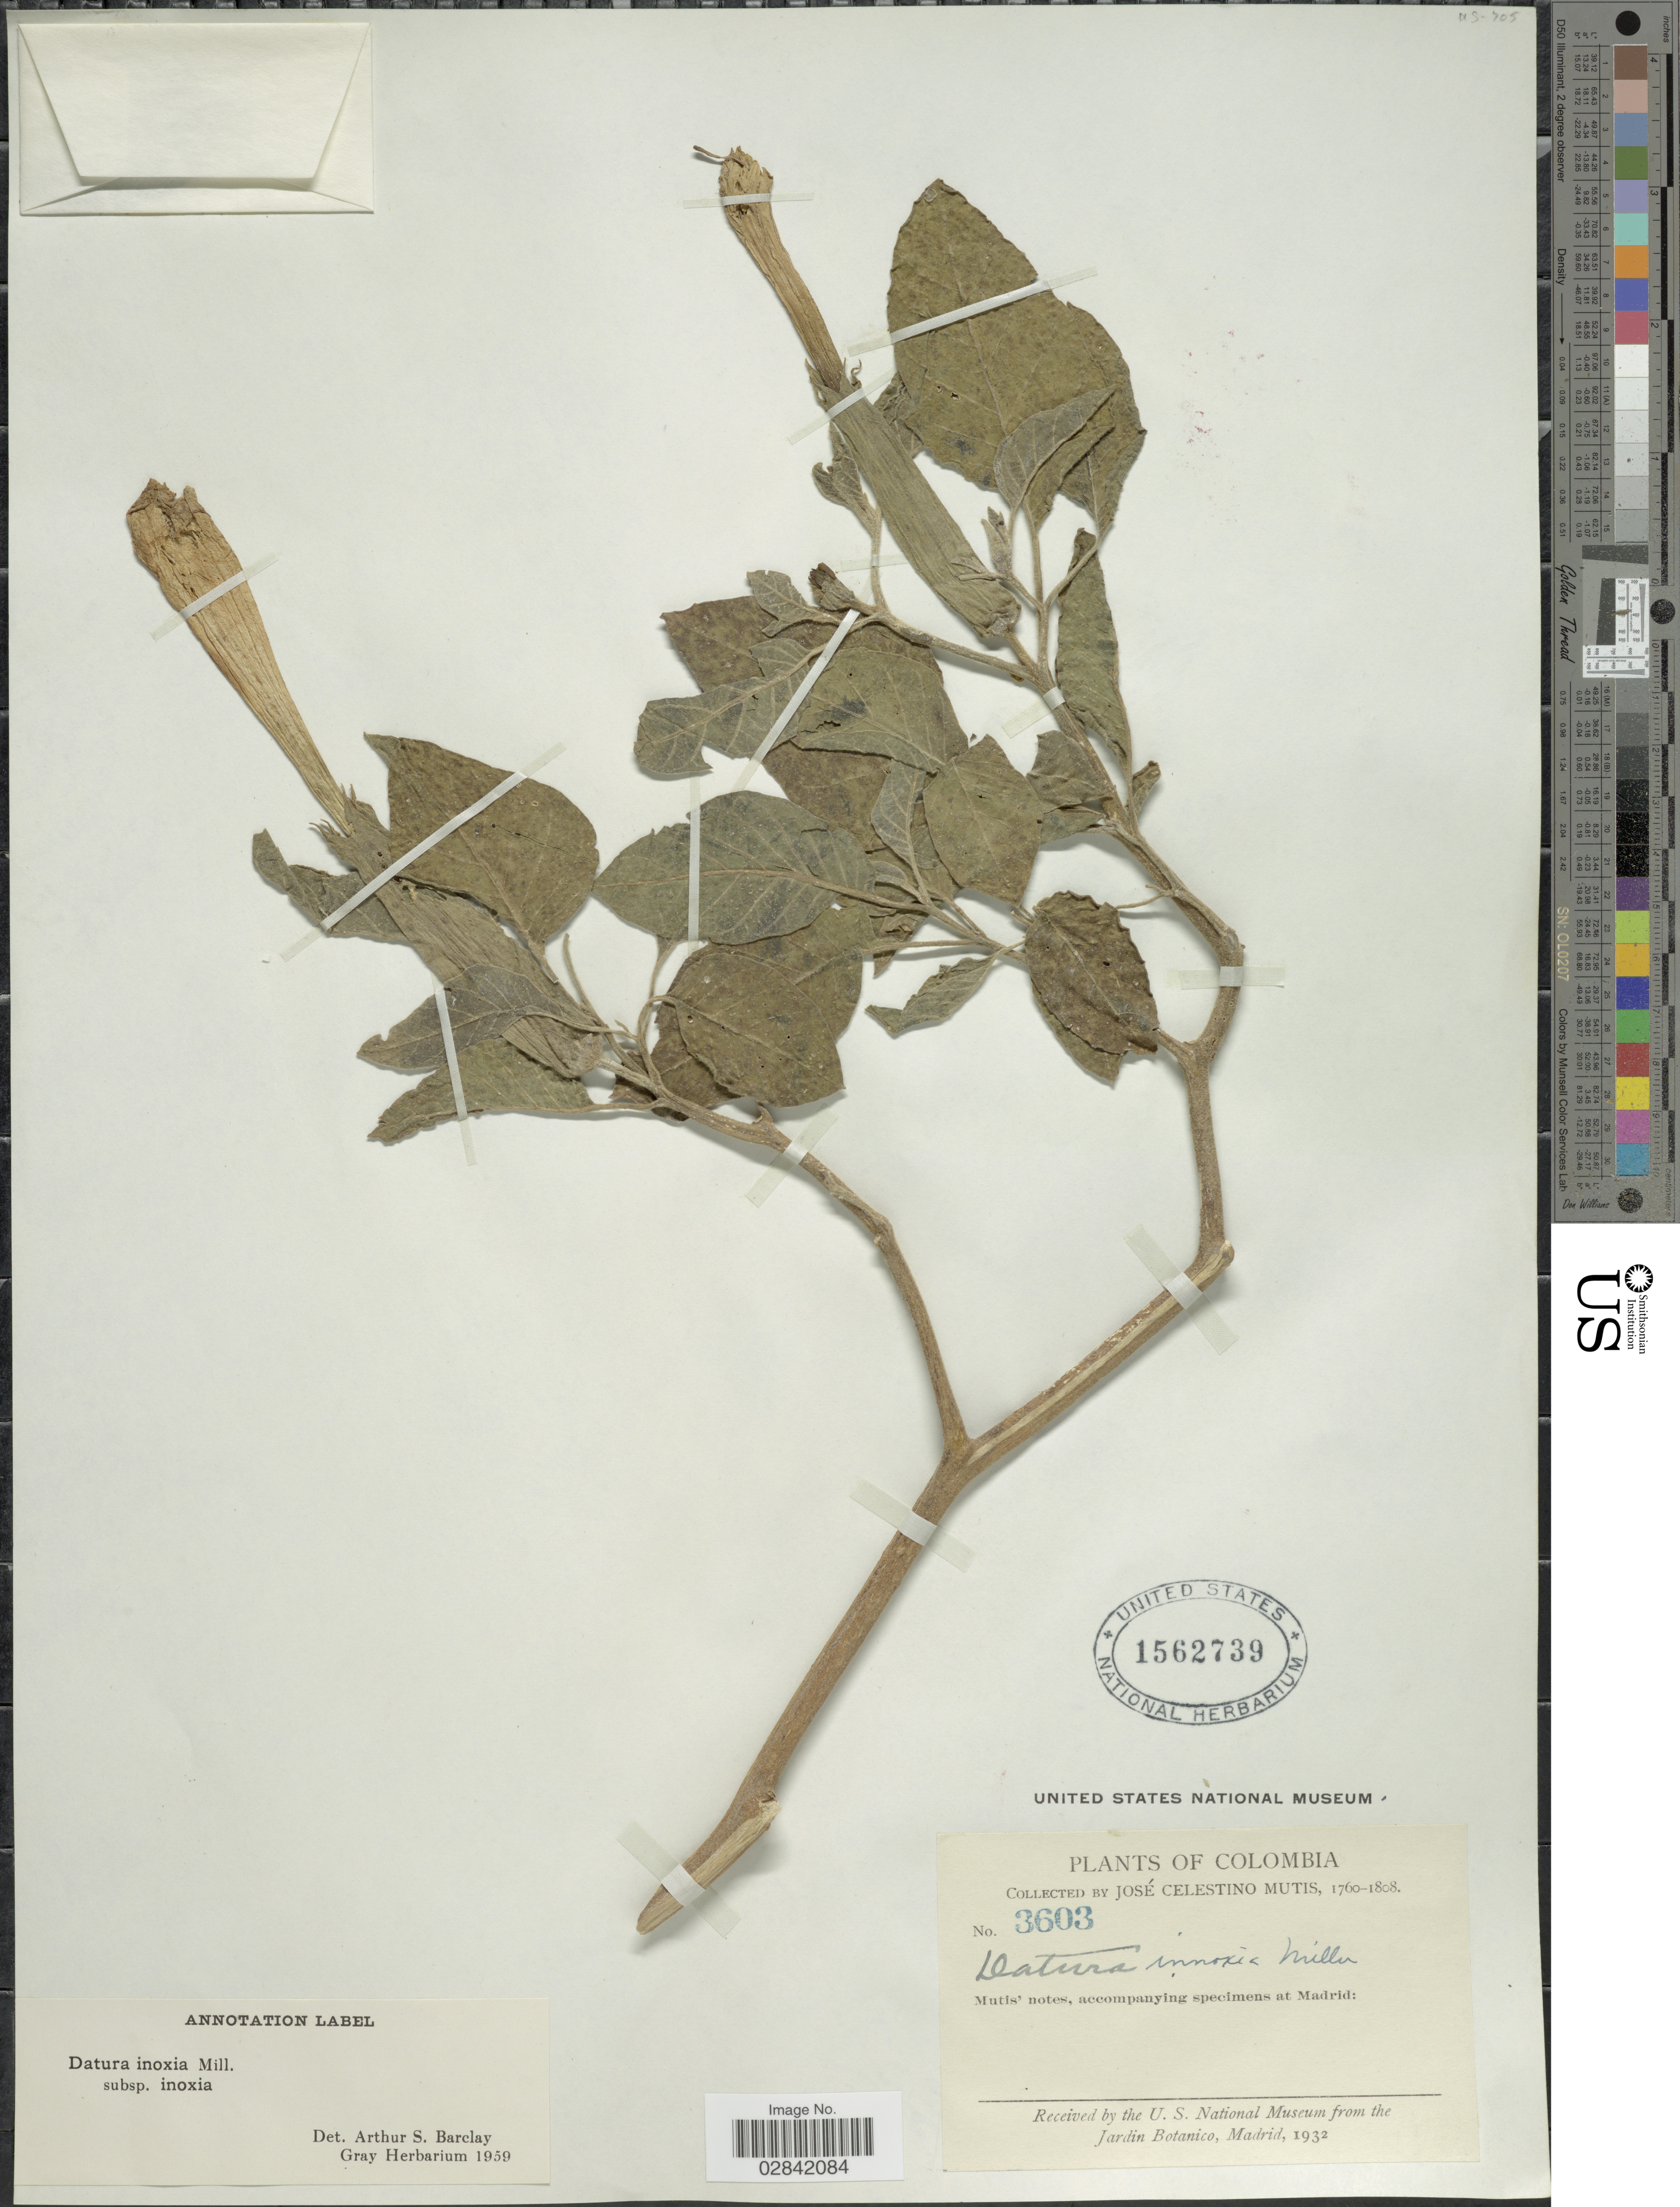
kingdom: Plantae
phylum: Tracheophyta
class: Magnoliopsida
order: Solanales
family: Solanaceae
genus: Datura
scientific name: Datura innoxia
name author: Mill.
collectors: J. C. B. Mutis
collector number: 3603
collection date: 1760/1808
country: Colombia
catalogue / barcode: US 1562739